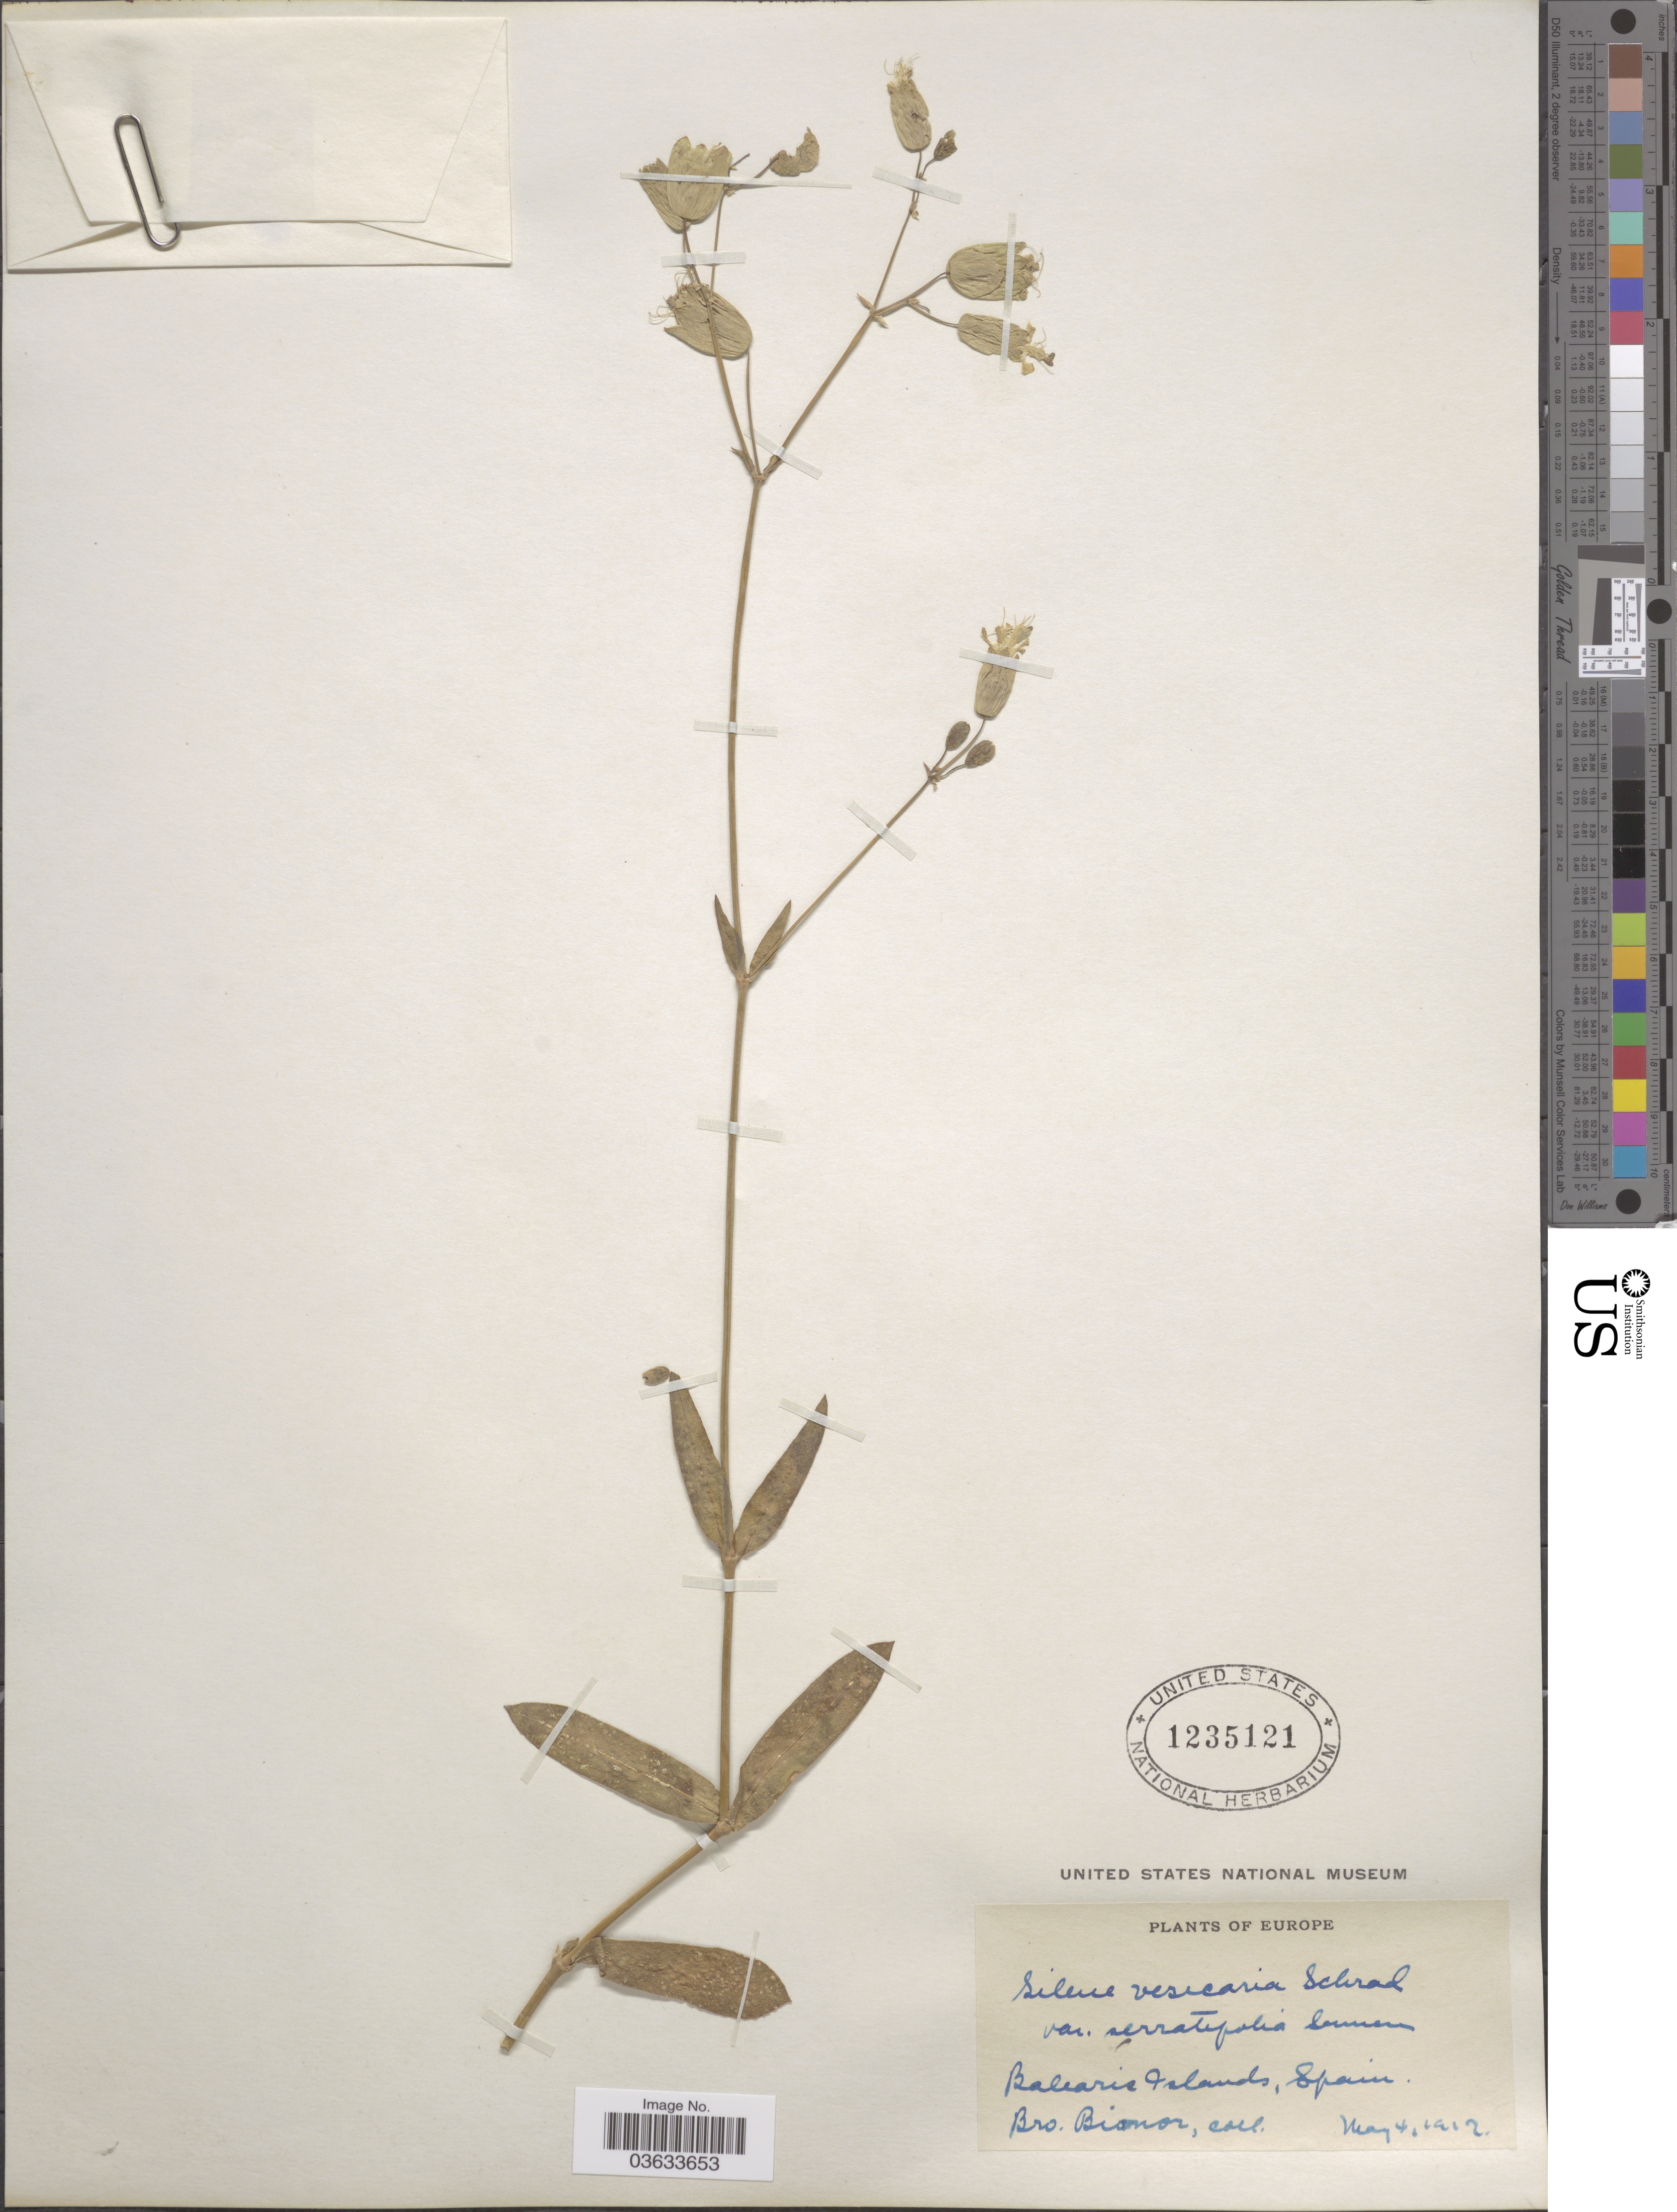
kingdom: Plantae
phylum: Tracheophyta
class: Magnoliopsida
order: Caryophyllales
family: Caryophyllaceae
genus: Silene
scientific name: Silene vesicaria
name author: Schrad. ex Rchb.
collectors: Bro. Bianor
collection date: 1912-05-04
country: Spain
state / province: Islas Baleares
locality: Balearis Islands.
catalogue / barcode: US 1235121